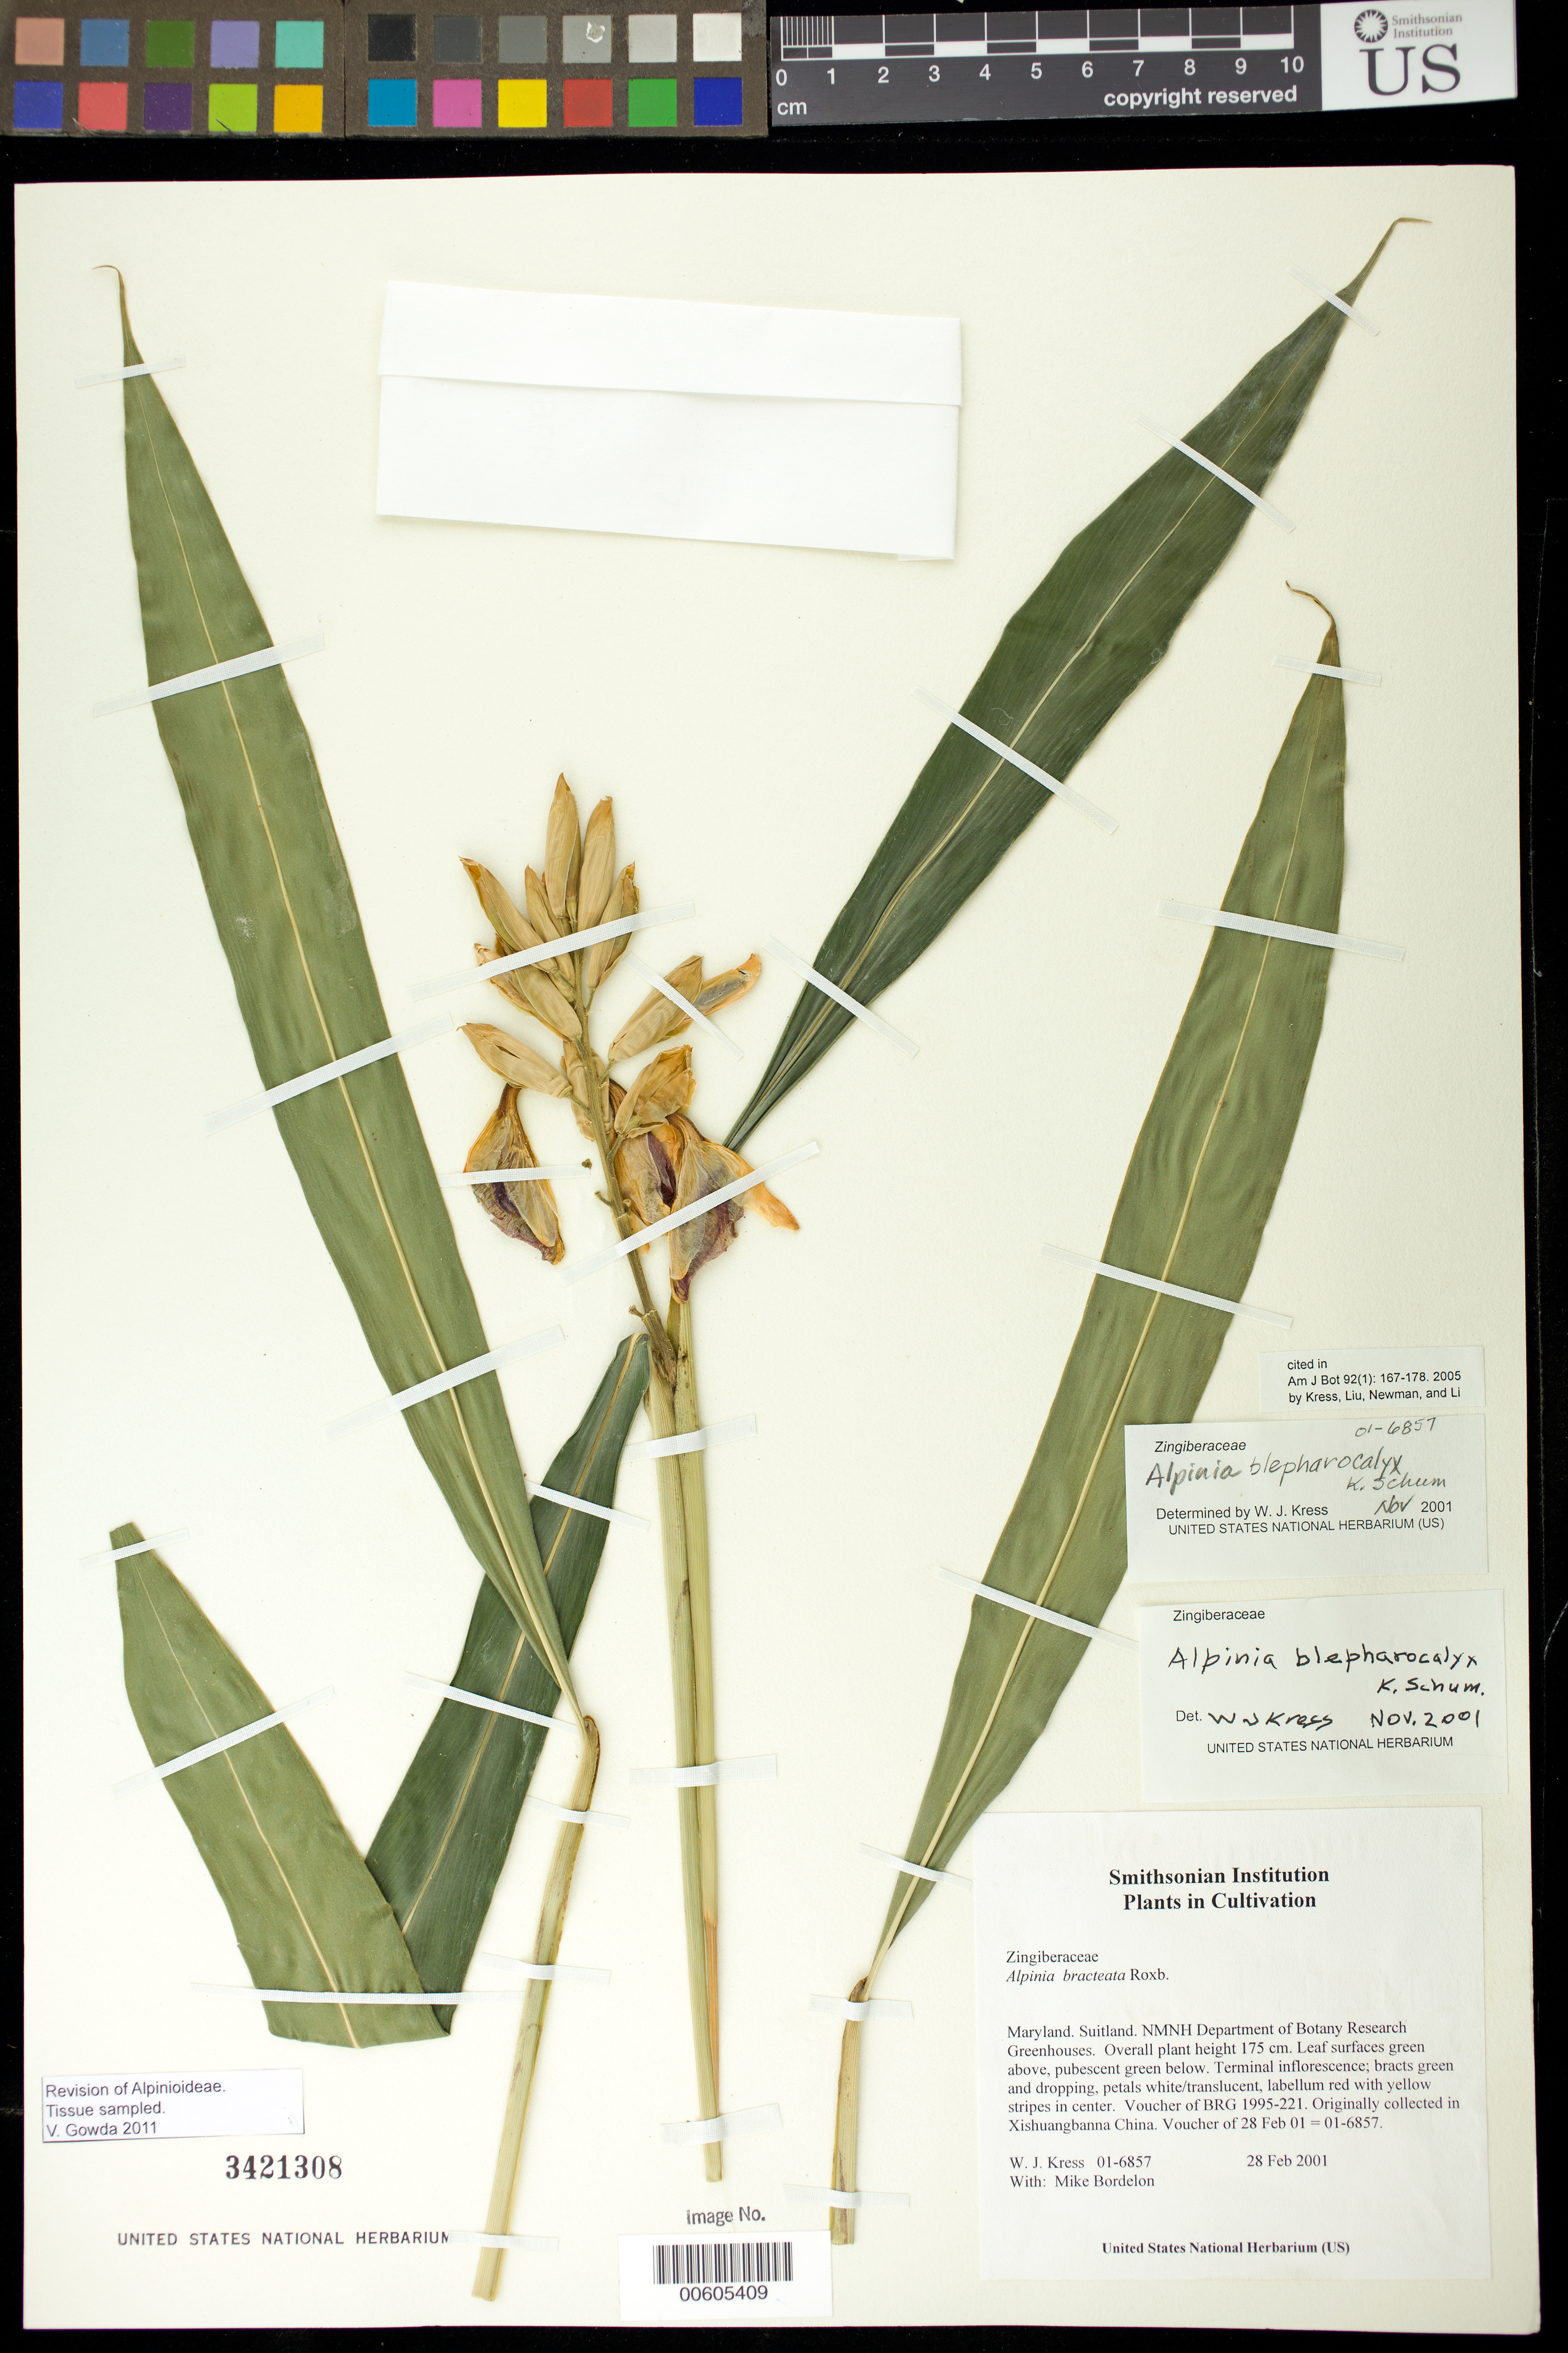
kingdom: Plantae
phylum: Tracheophyta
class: Liliopsida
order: Zingiberales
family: Zingiberaceae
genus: Alpinia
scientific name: Alpinia blepharocalyx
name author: K. Schum. in Engl.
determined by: Kress, W. J., (US), Smithsonian Institution - National Museum of Natural History (UNITED STATES)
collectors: W. J. Kress & M. Bordelon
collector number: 01-6857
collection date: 2001-02-28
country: United States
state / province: Maryland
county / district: Prince George's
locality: NMNH Botany Research Greenhouses. Suitland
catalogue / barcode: US 3421308